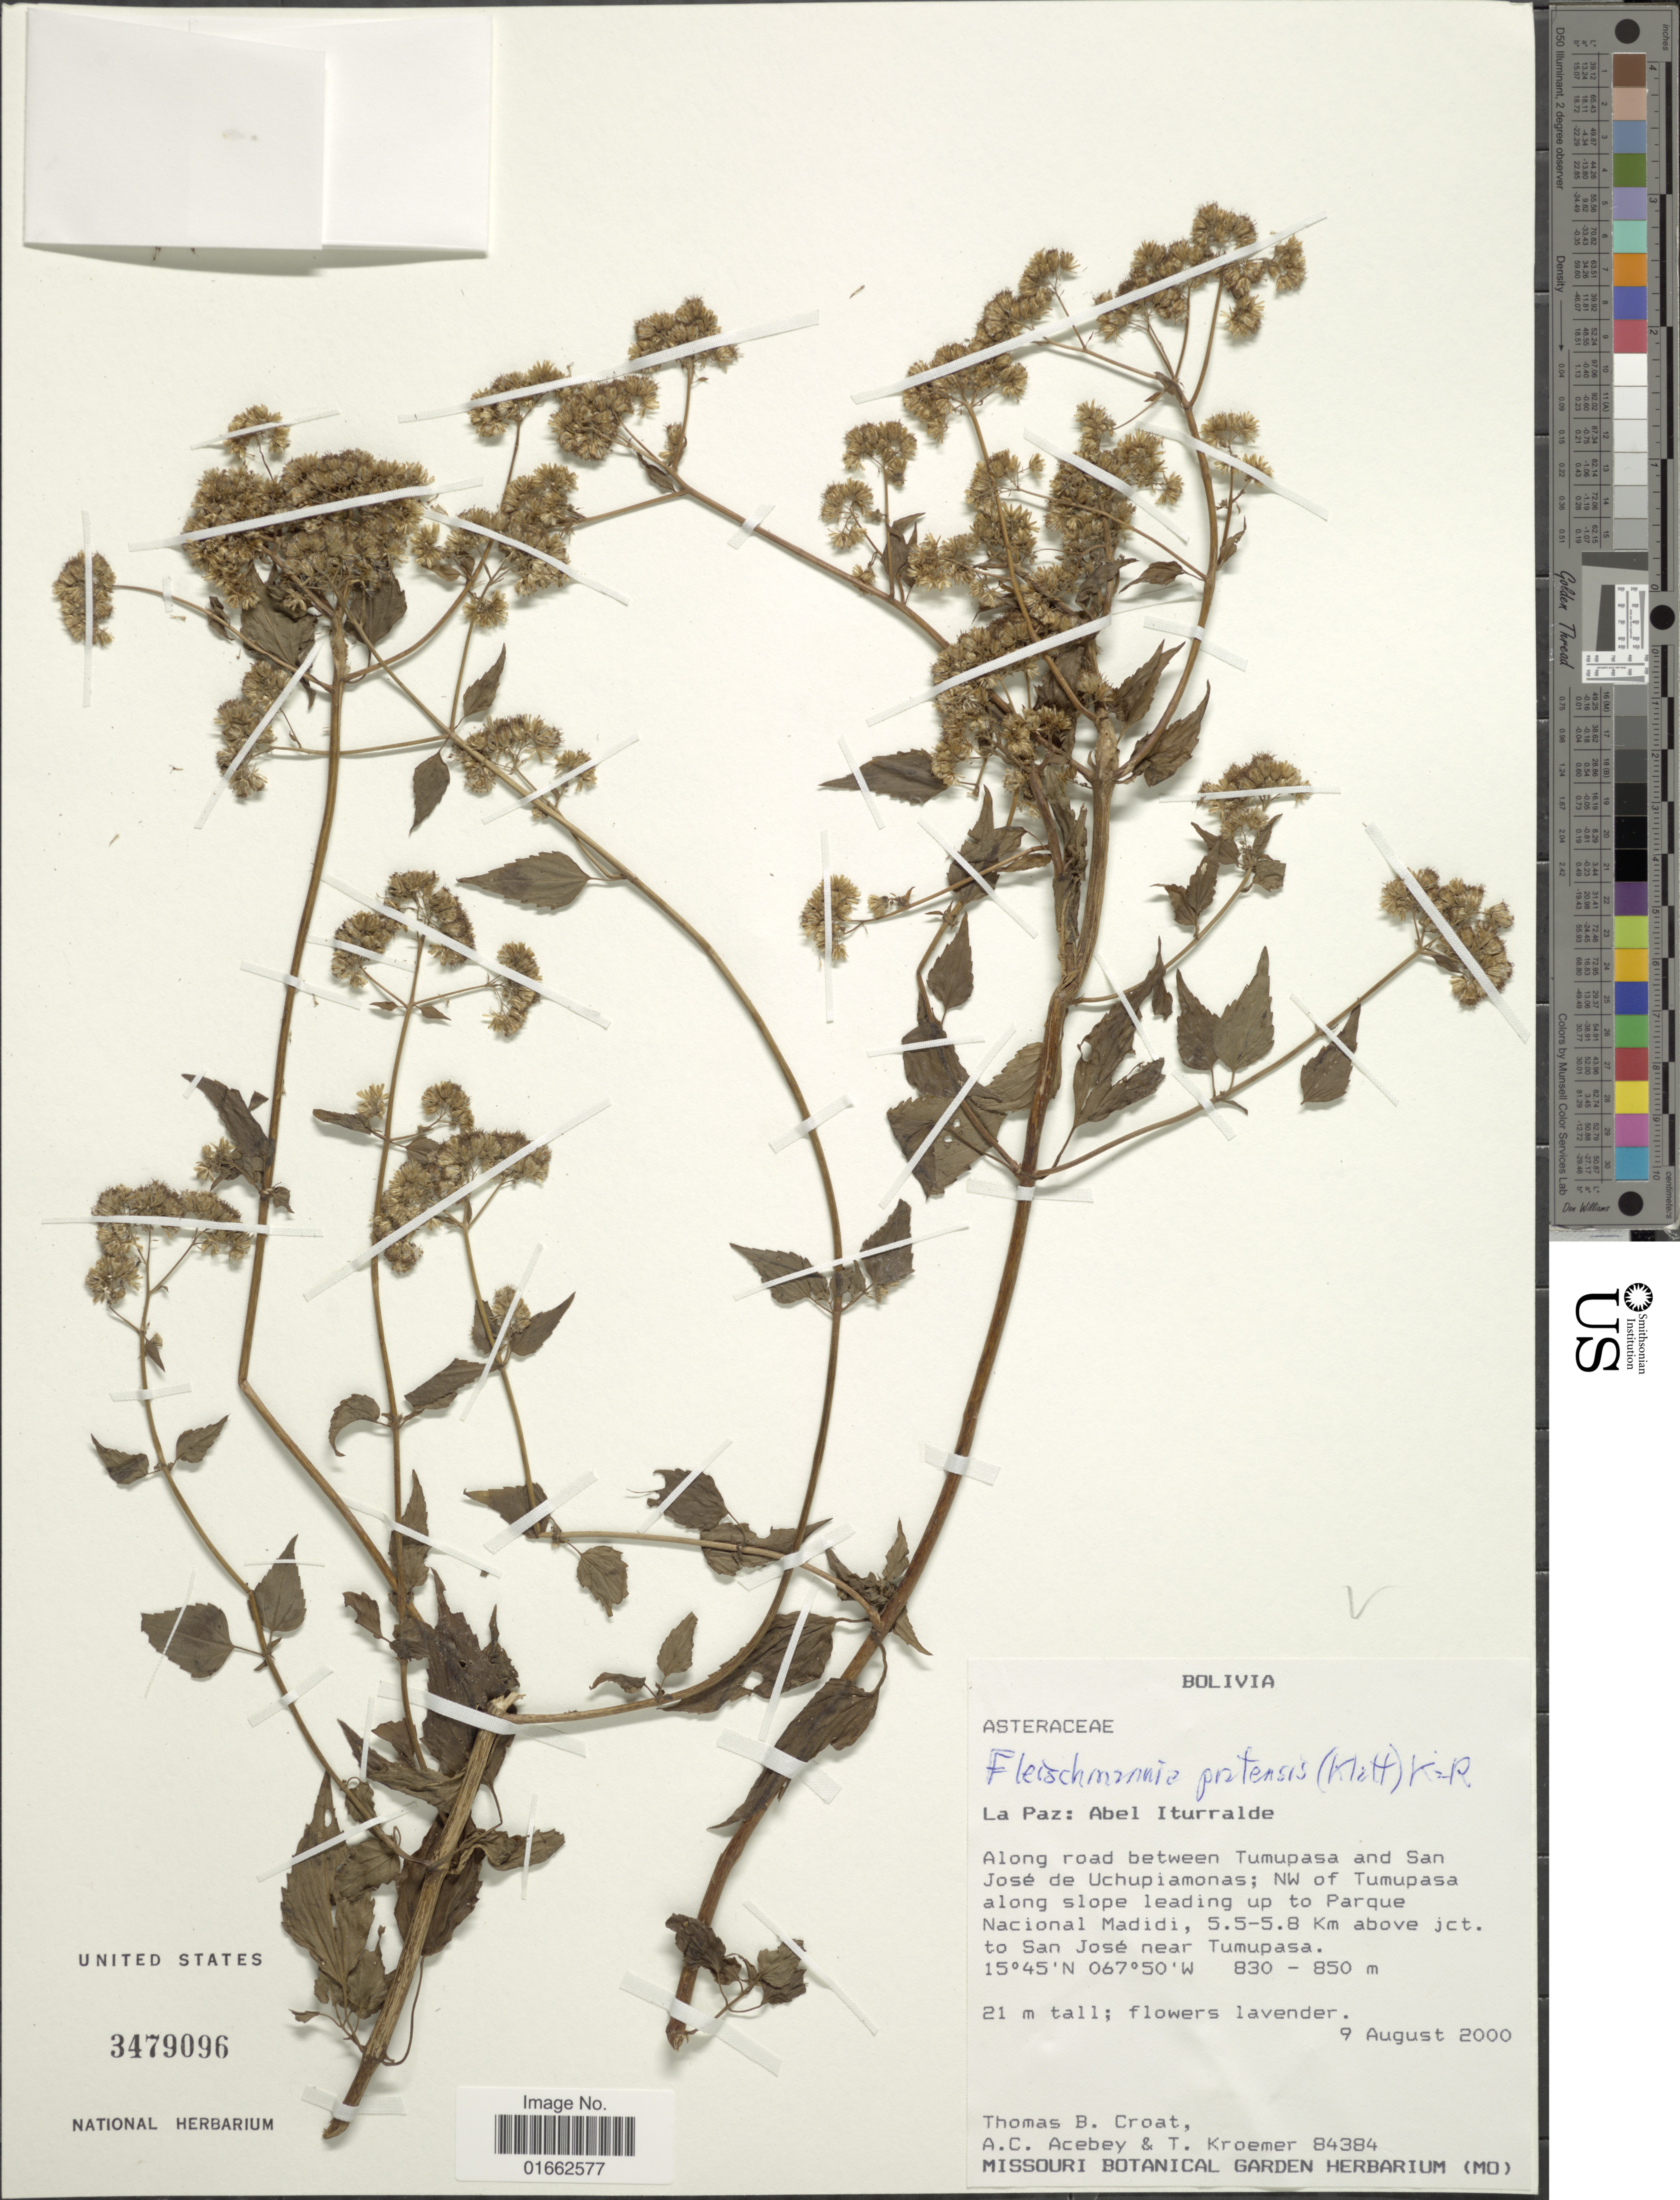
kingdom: Plantae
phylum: Tracheophyta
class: Magnoliopsida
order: Asterales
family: Asteraceae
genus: Fleischmannia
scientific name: Fleischmannia pratensis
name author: (Klatt) R.M. King & H. Rob.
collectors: T. B. Croat, A. Acebey & T. Kroemer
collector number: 84384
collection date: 2000-08-09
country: Bolivia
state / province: La Paz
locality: Abel Iturralde, Along road between Tumupasa and San José de Uchupiamonas; NW of Tumupasa along slope leading up to Parque Nacional Madidi, 5.5-5.8 Km above jct. to San José near Tumupasa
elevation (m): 830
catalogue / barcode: US 3479096